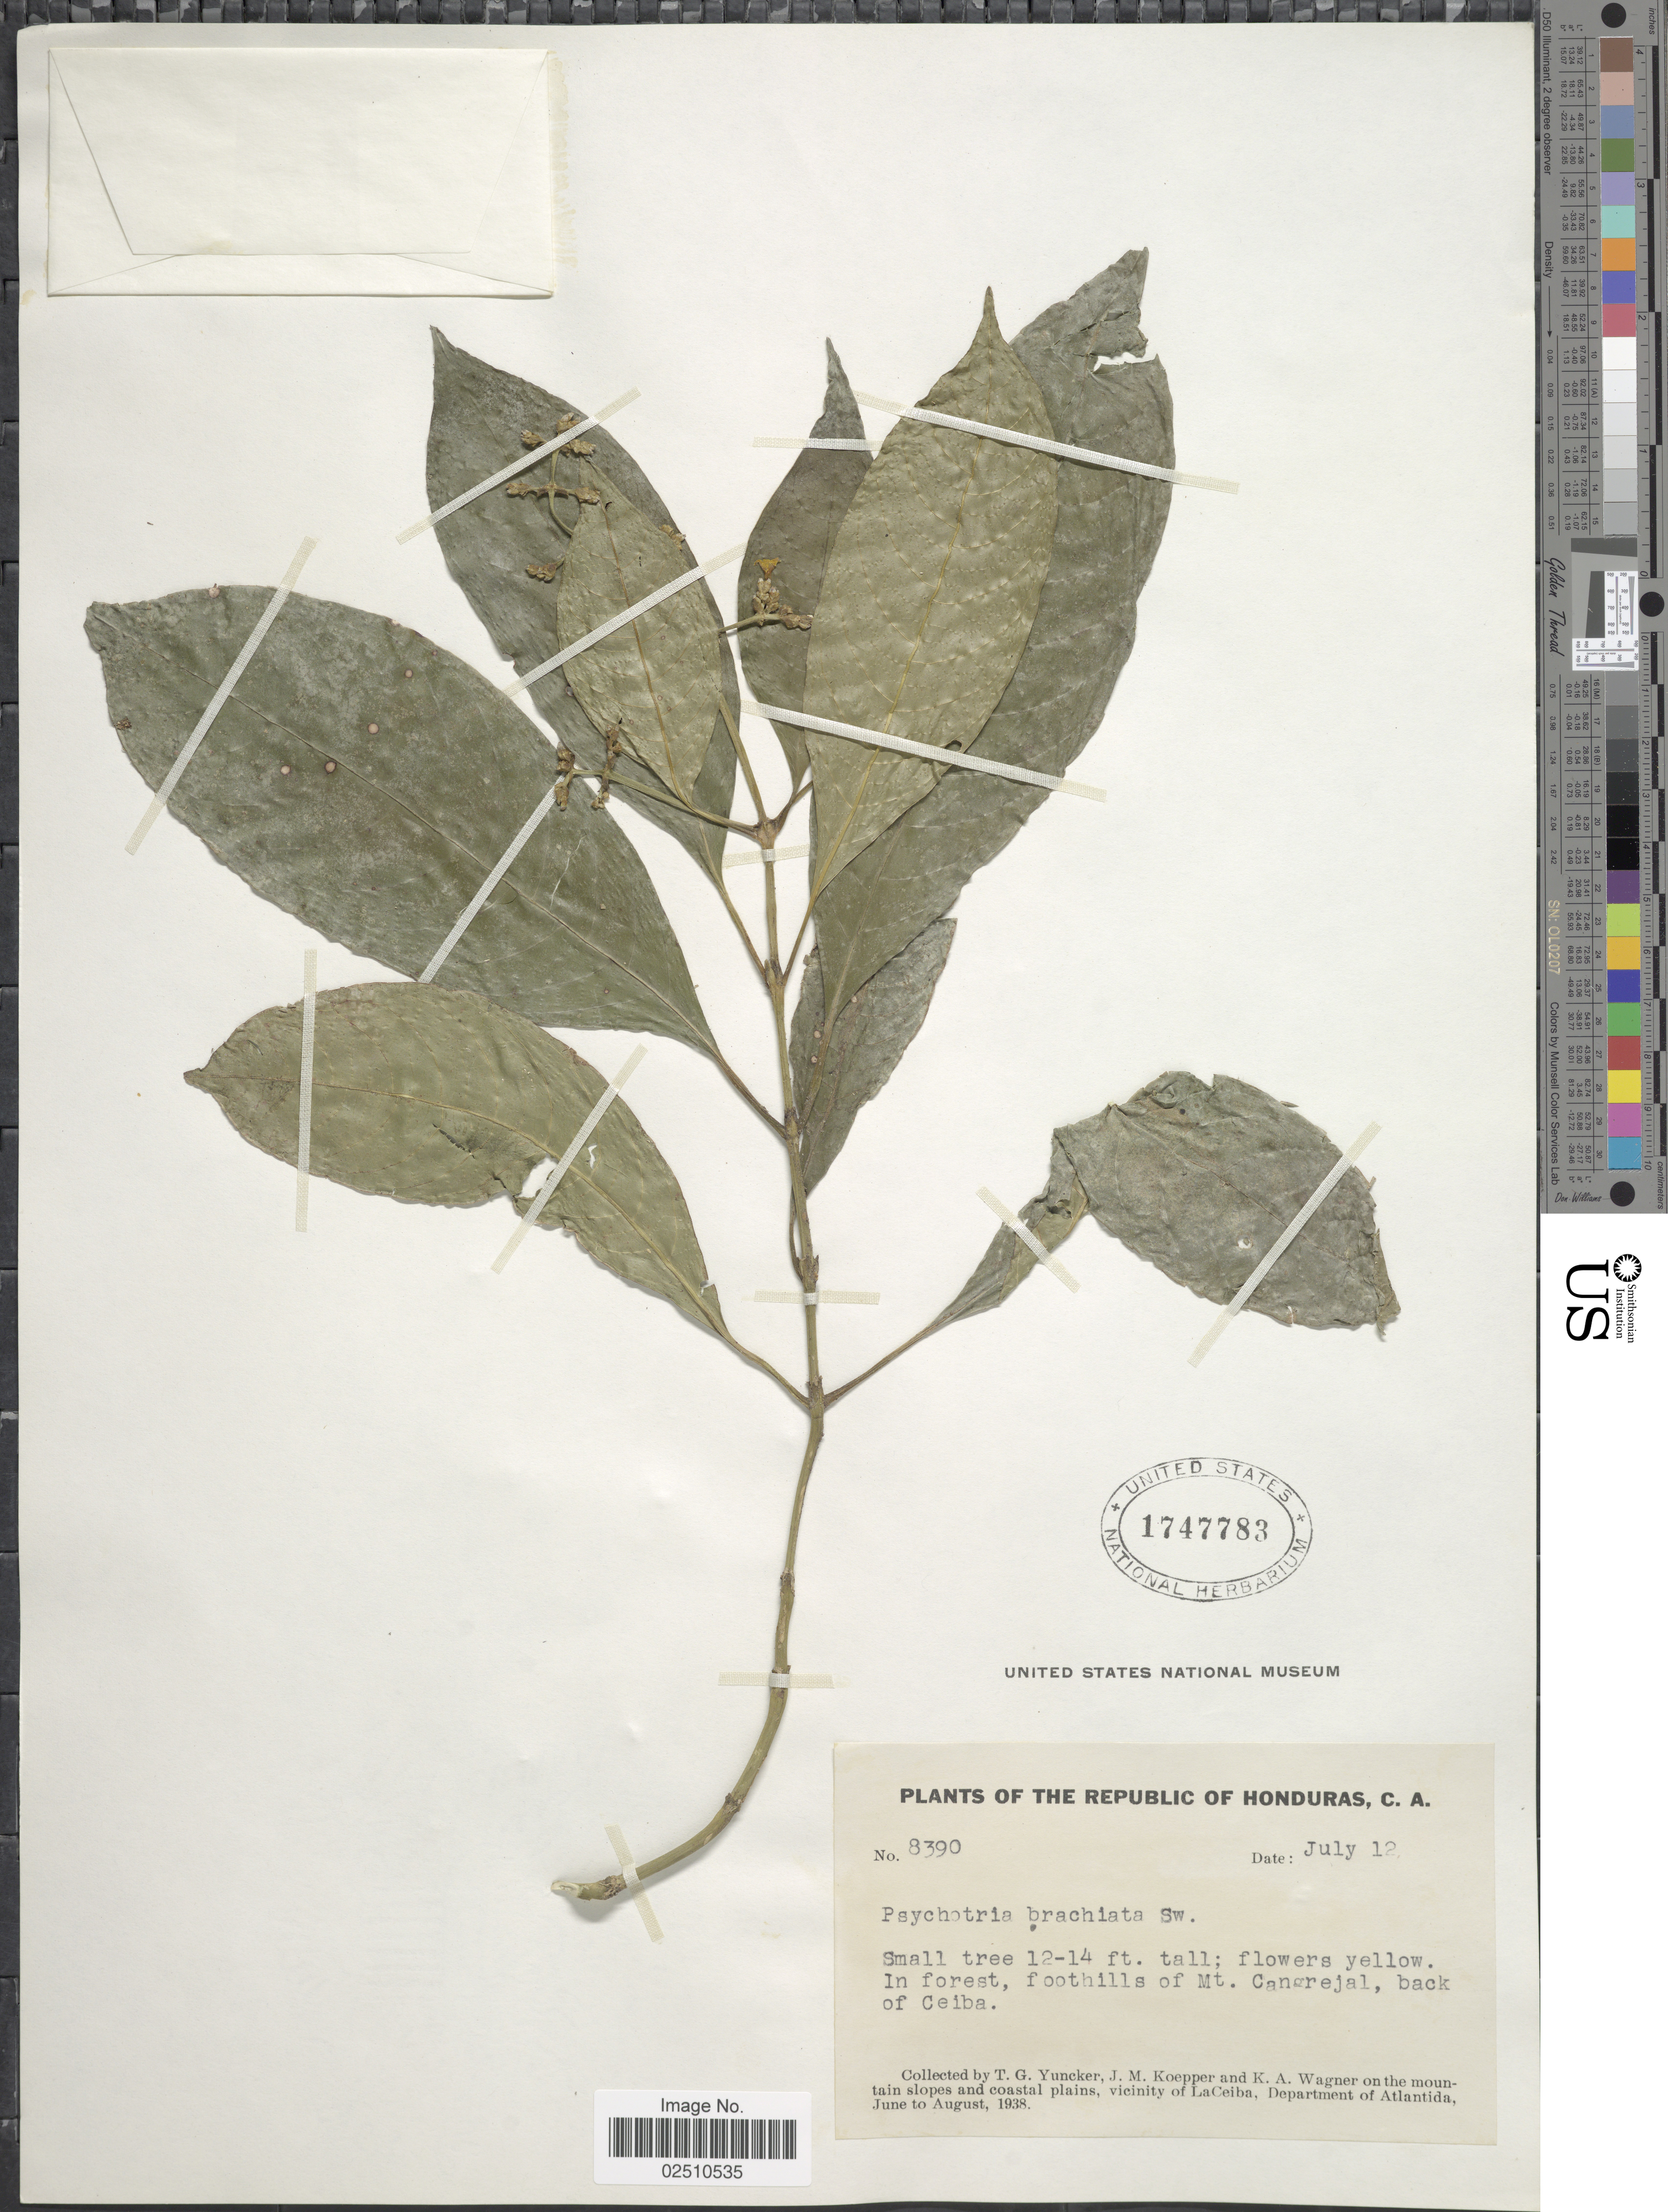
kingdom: Plantae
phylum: Tracheophyta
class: Magnoliopsida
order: Gentianales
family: Rubiaceae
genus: Psychotria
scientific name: Psychotria brachiata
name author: Sw.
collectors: T. G. Yuncker, J. M. Koepper & K. A. Wagner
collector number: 8390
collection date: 1938-07-12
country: Honduras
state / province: Atlántida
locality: Republic of Honduras, foothills of Mt. Cangrejal, back of Ceiba, on the mountain slopes and coastal plains, Vicinity of La Ceiba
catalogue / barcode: US 1747783